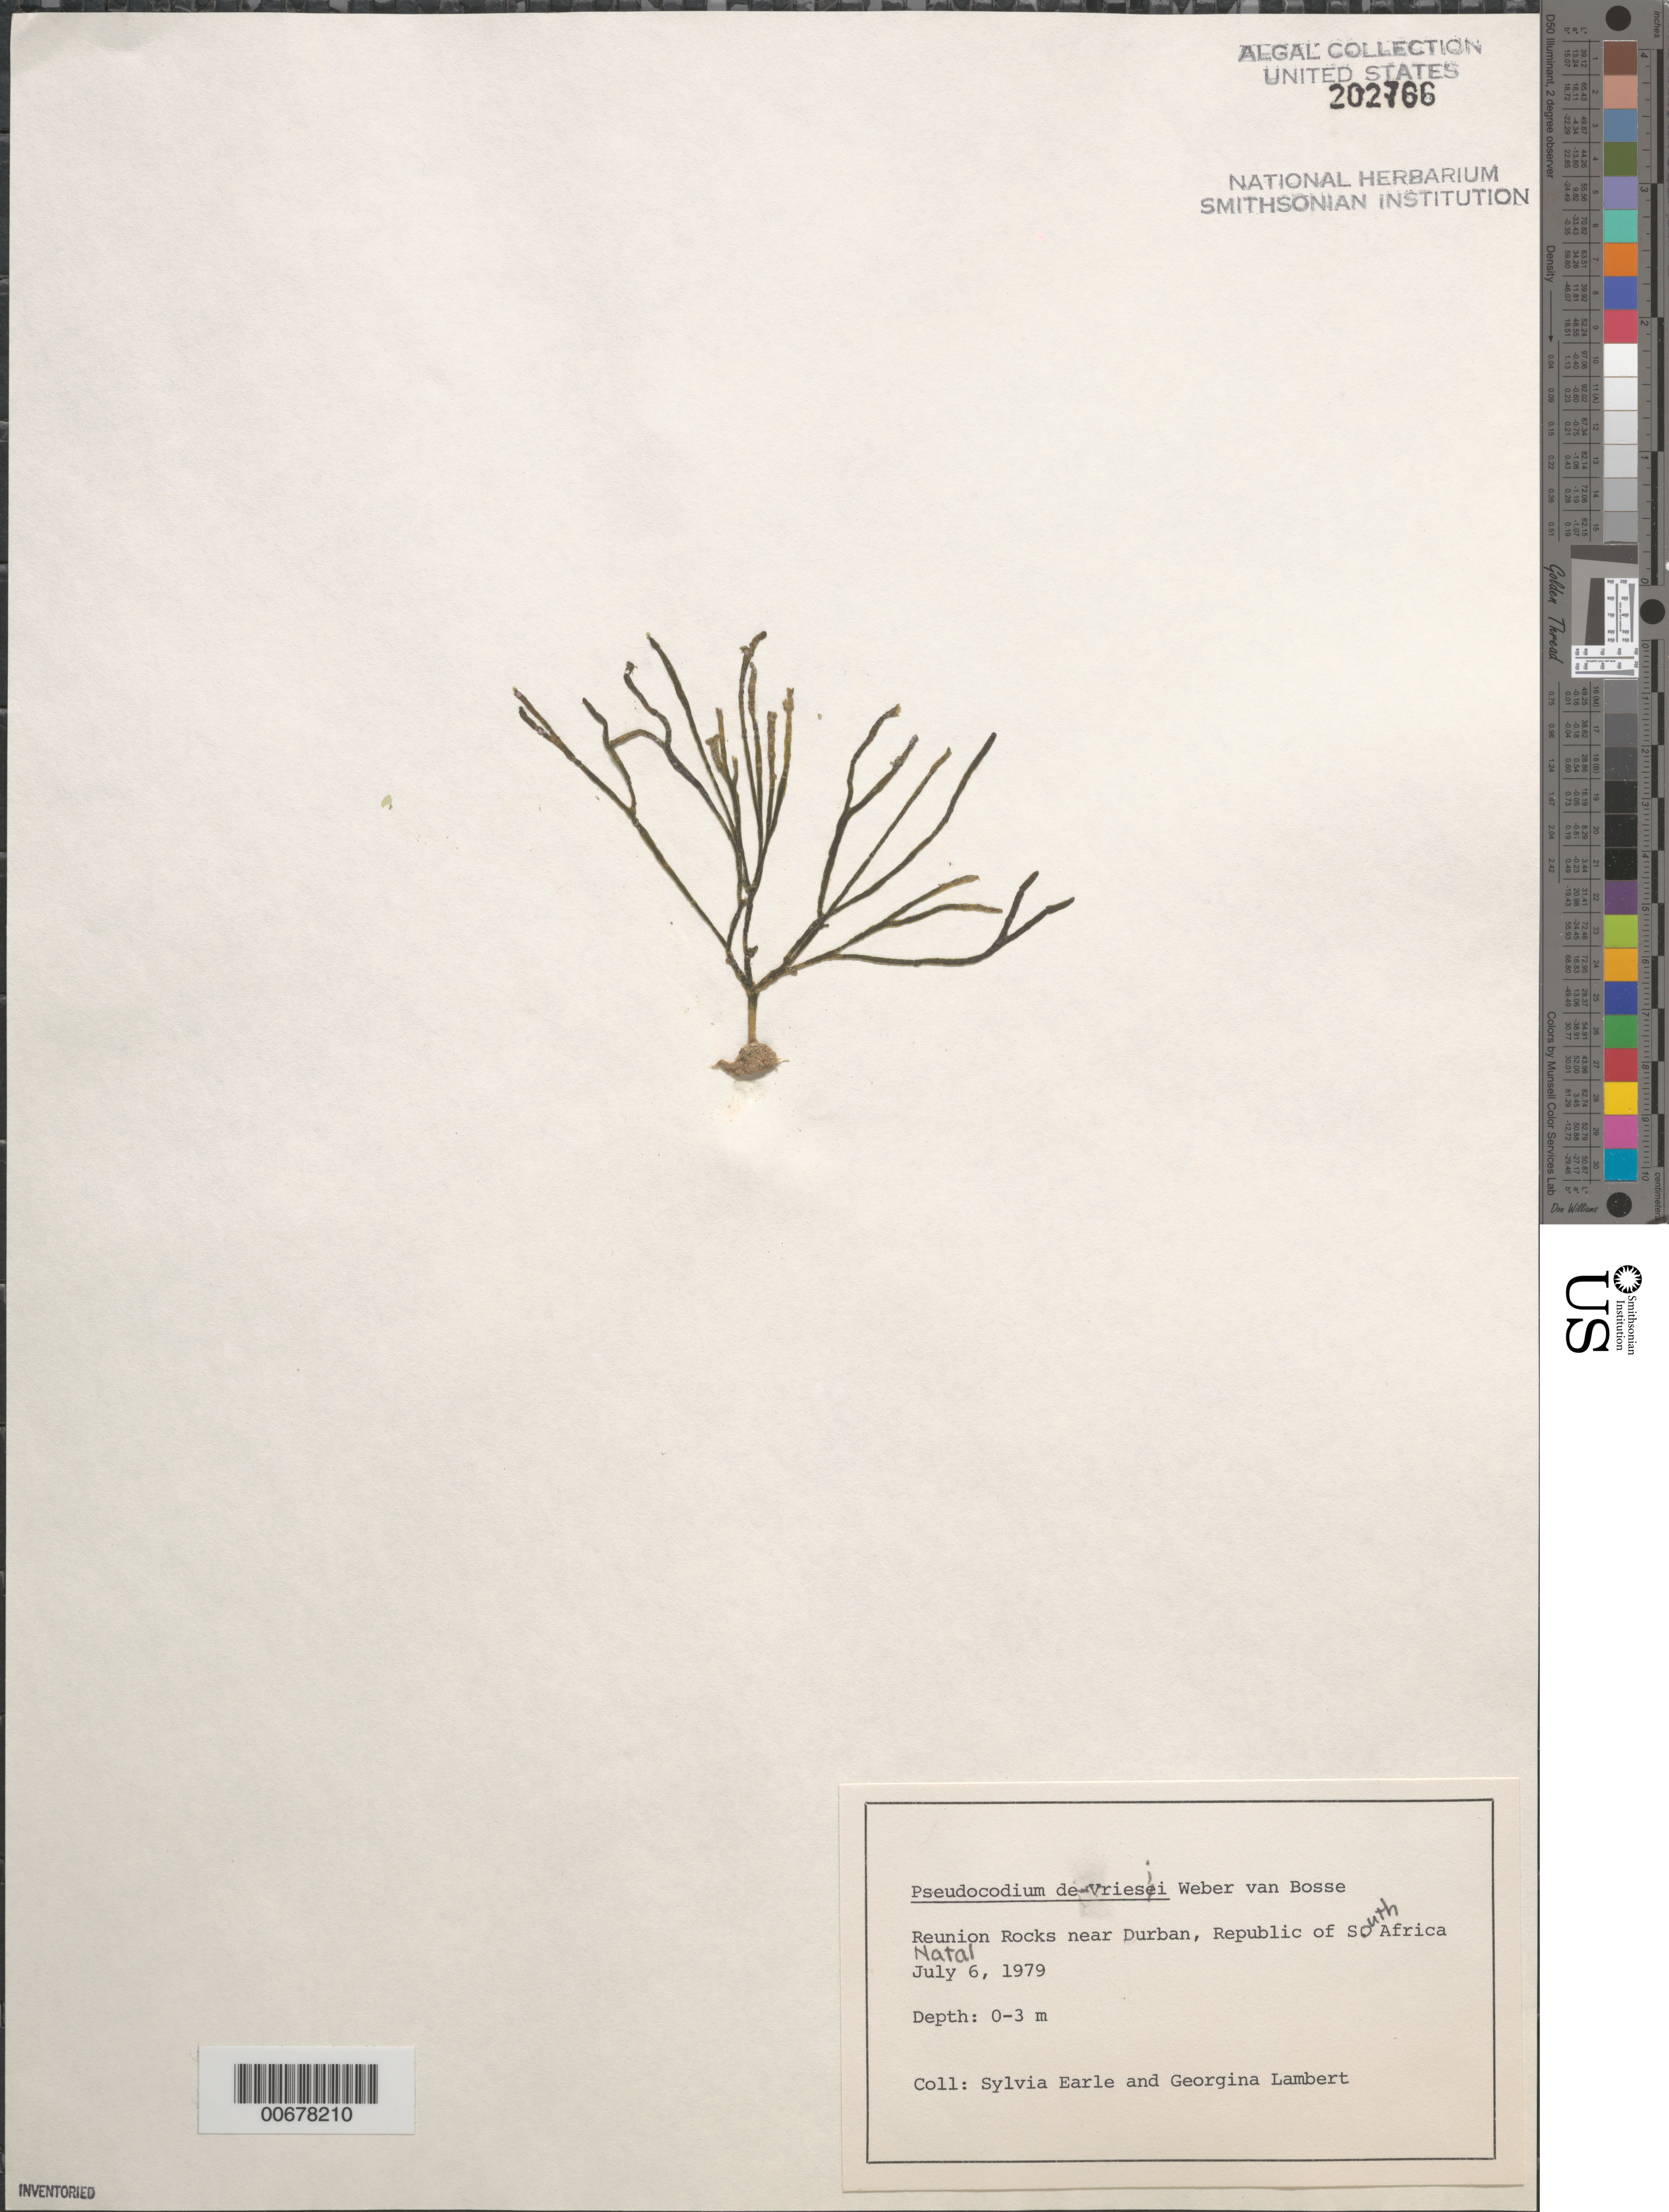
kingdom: Plantae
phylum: Chlorophyta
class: Ulvophyceae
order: Bryopsidales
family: Pseudocodiaceae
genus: Pseudocodium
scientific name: Pseudocodium de-vriesii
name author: Weber Bosse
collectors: S. A. Earle & G. Lambert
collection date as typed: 06 Jul 1979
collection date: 1979-07-06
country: South Africa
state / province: KwaZulu-Natal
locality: Reunion Rocks near Durban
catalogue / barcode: US 202766